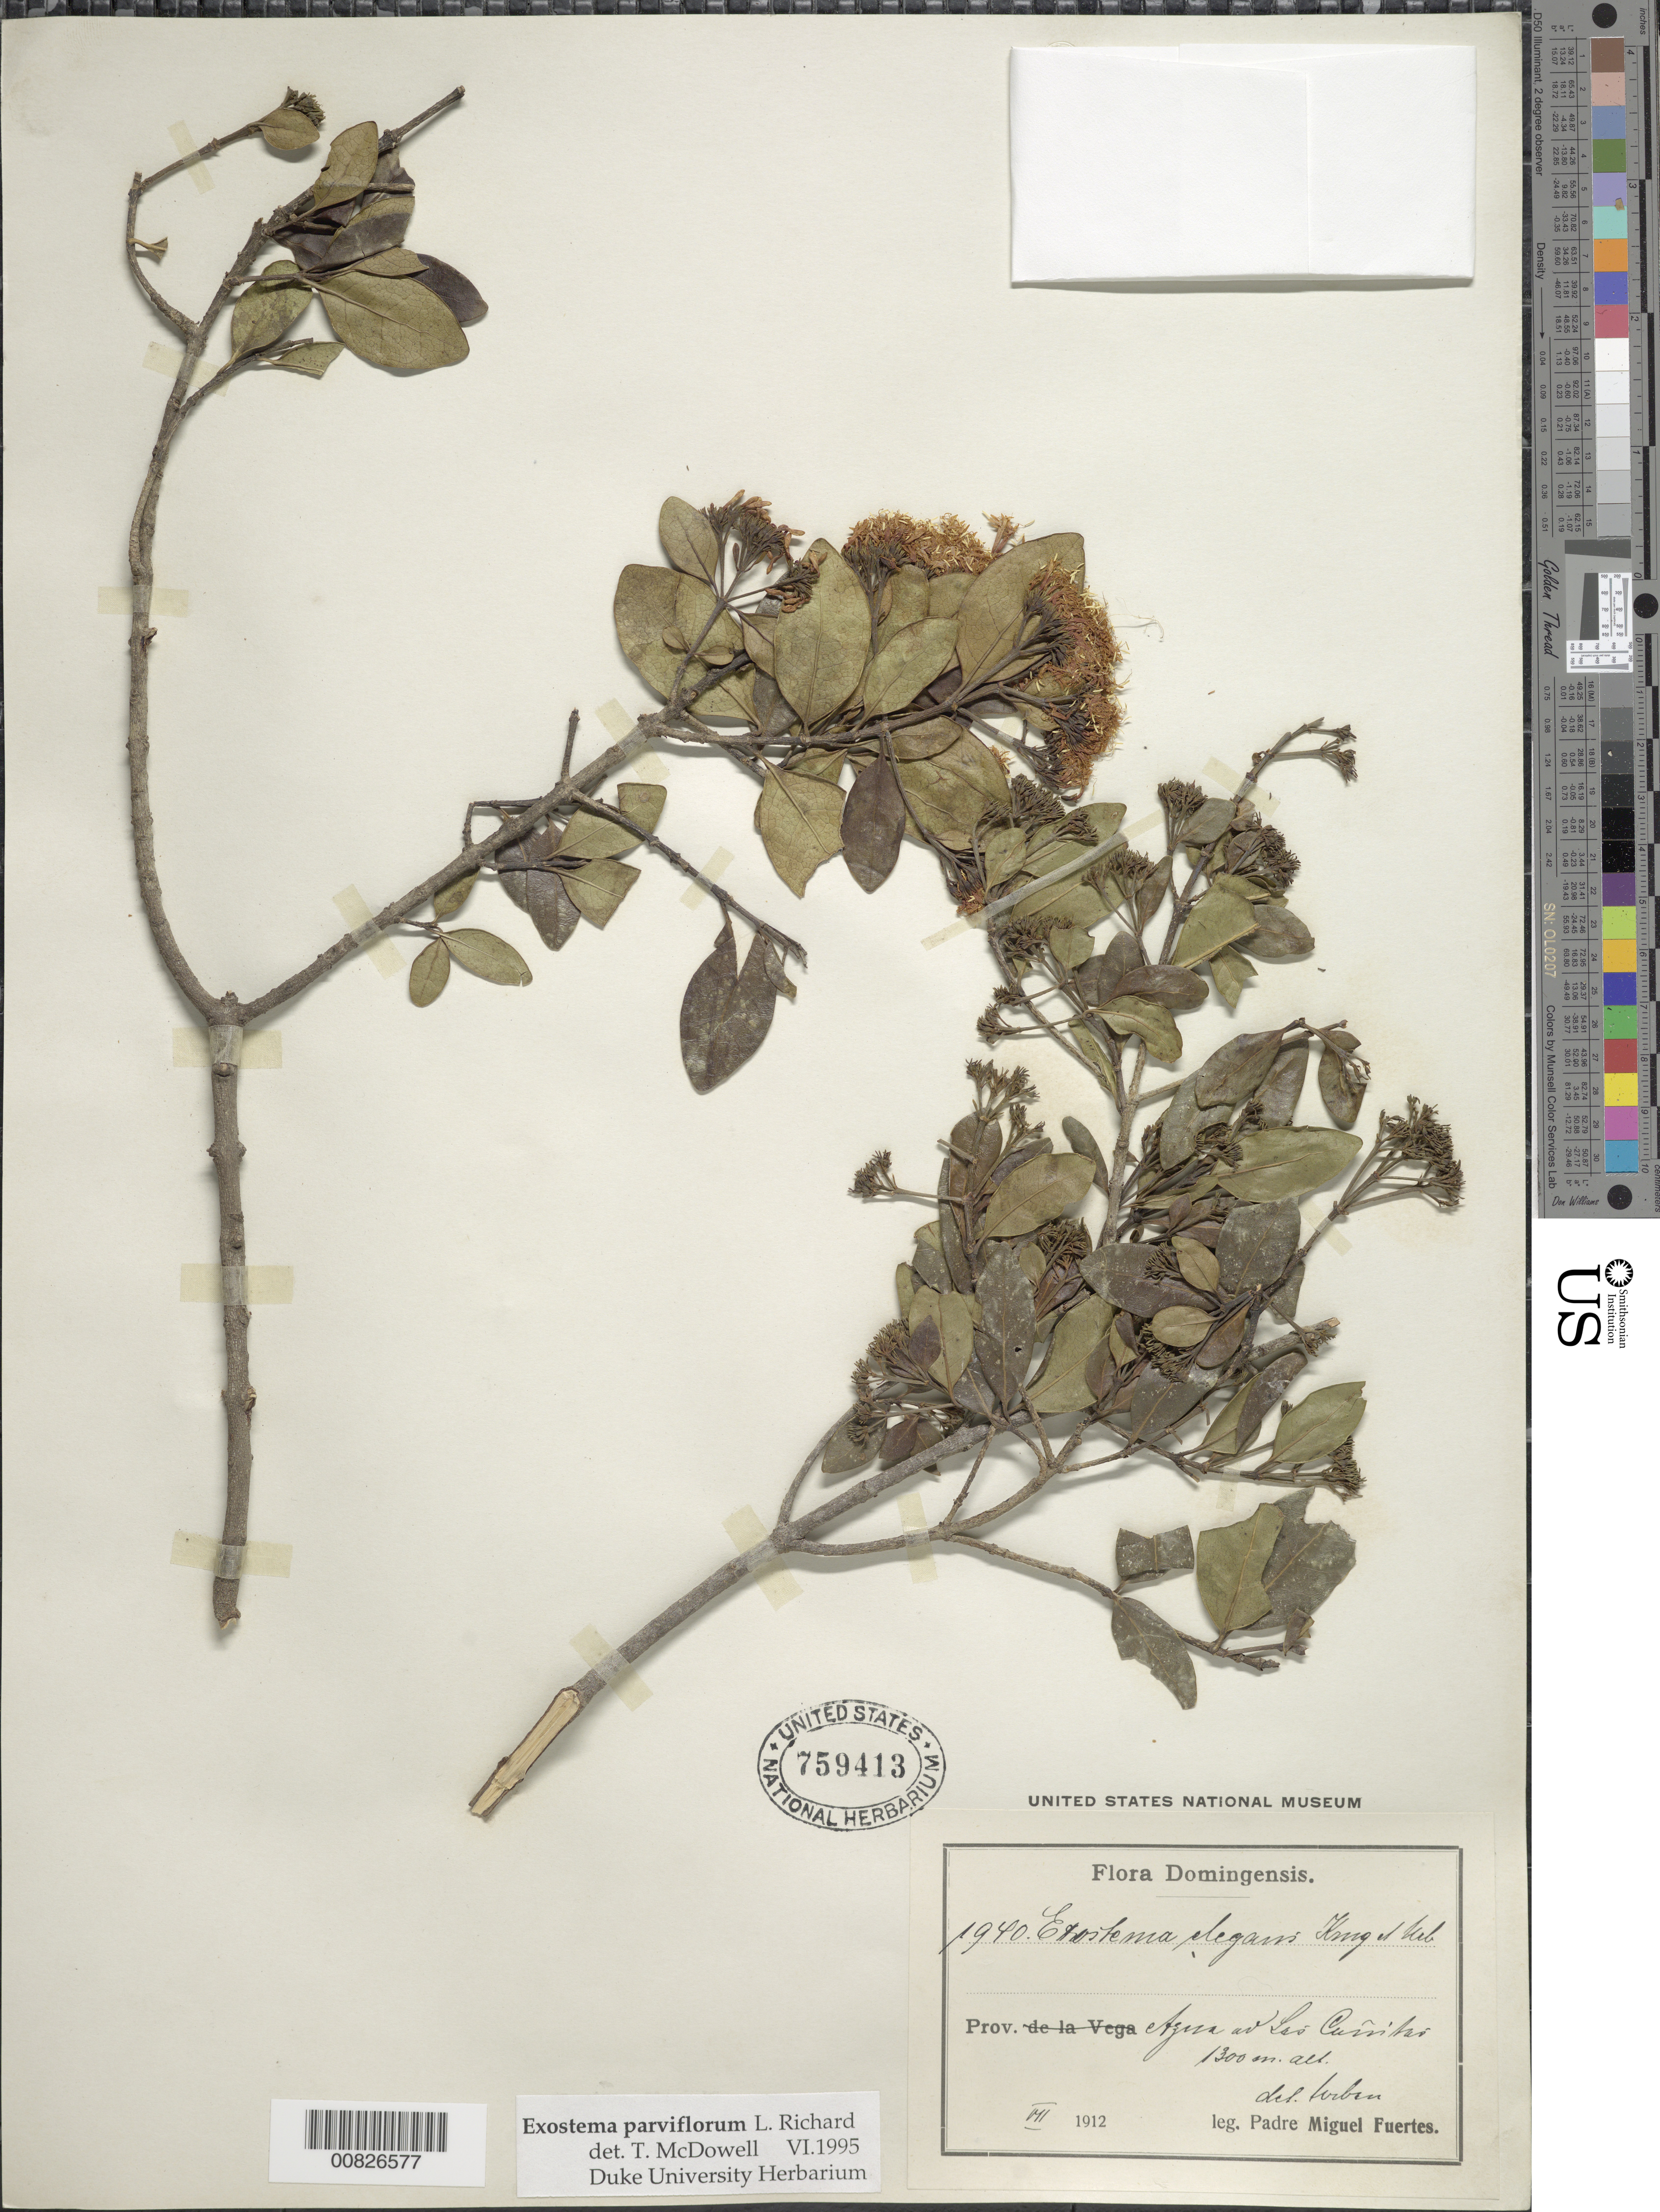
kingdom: Plantae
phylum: Tracheophyta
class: Magnoliopsida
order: Gentianales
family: Rubiaceae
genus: Exostema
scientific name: Exostema parviflorum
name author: A. Rich. ex Humb. & Bonpl.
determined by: McDowell, T.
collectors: M. D. Fuertes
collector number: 1940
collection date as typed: Jul 1912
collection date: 1912-07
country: Dominican Republic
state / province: Azua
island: Hispaniola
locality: Las "Cuñibas"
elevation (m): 1300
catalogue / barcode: US 759413